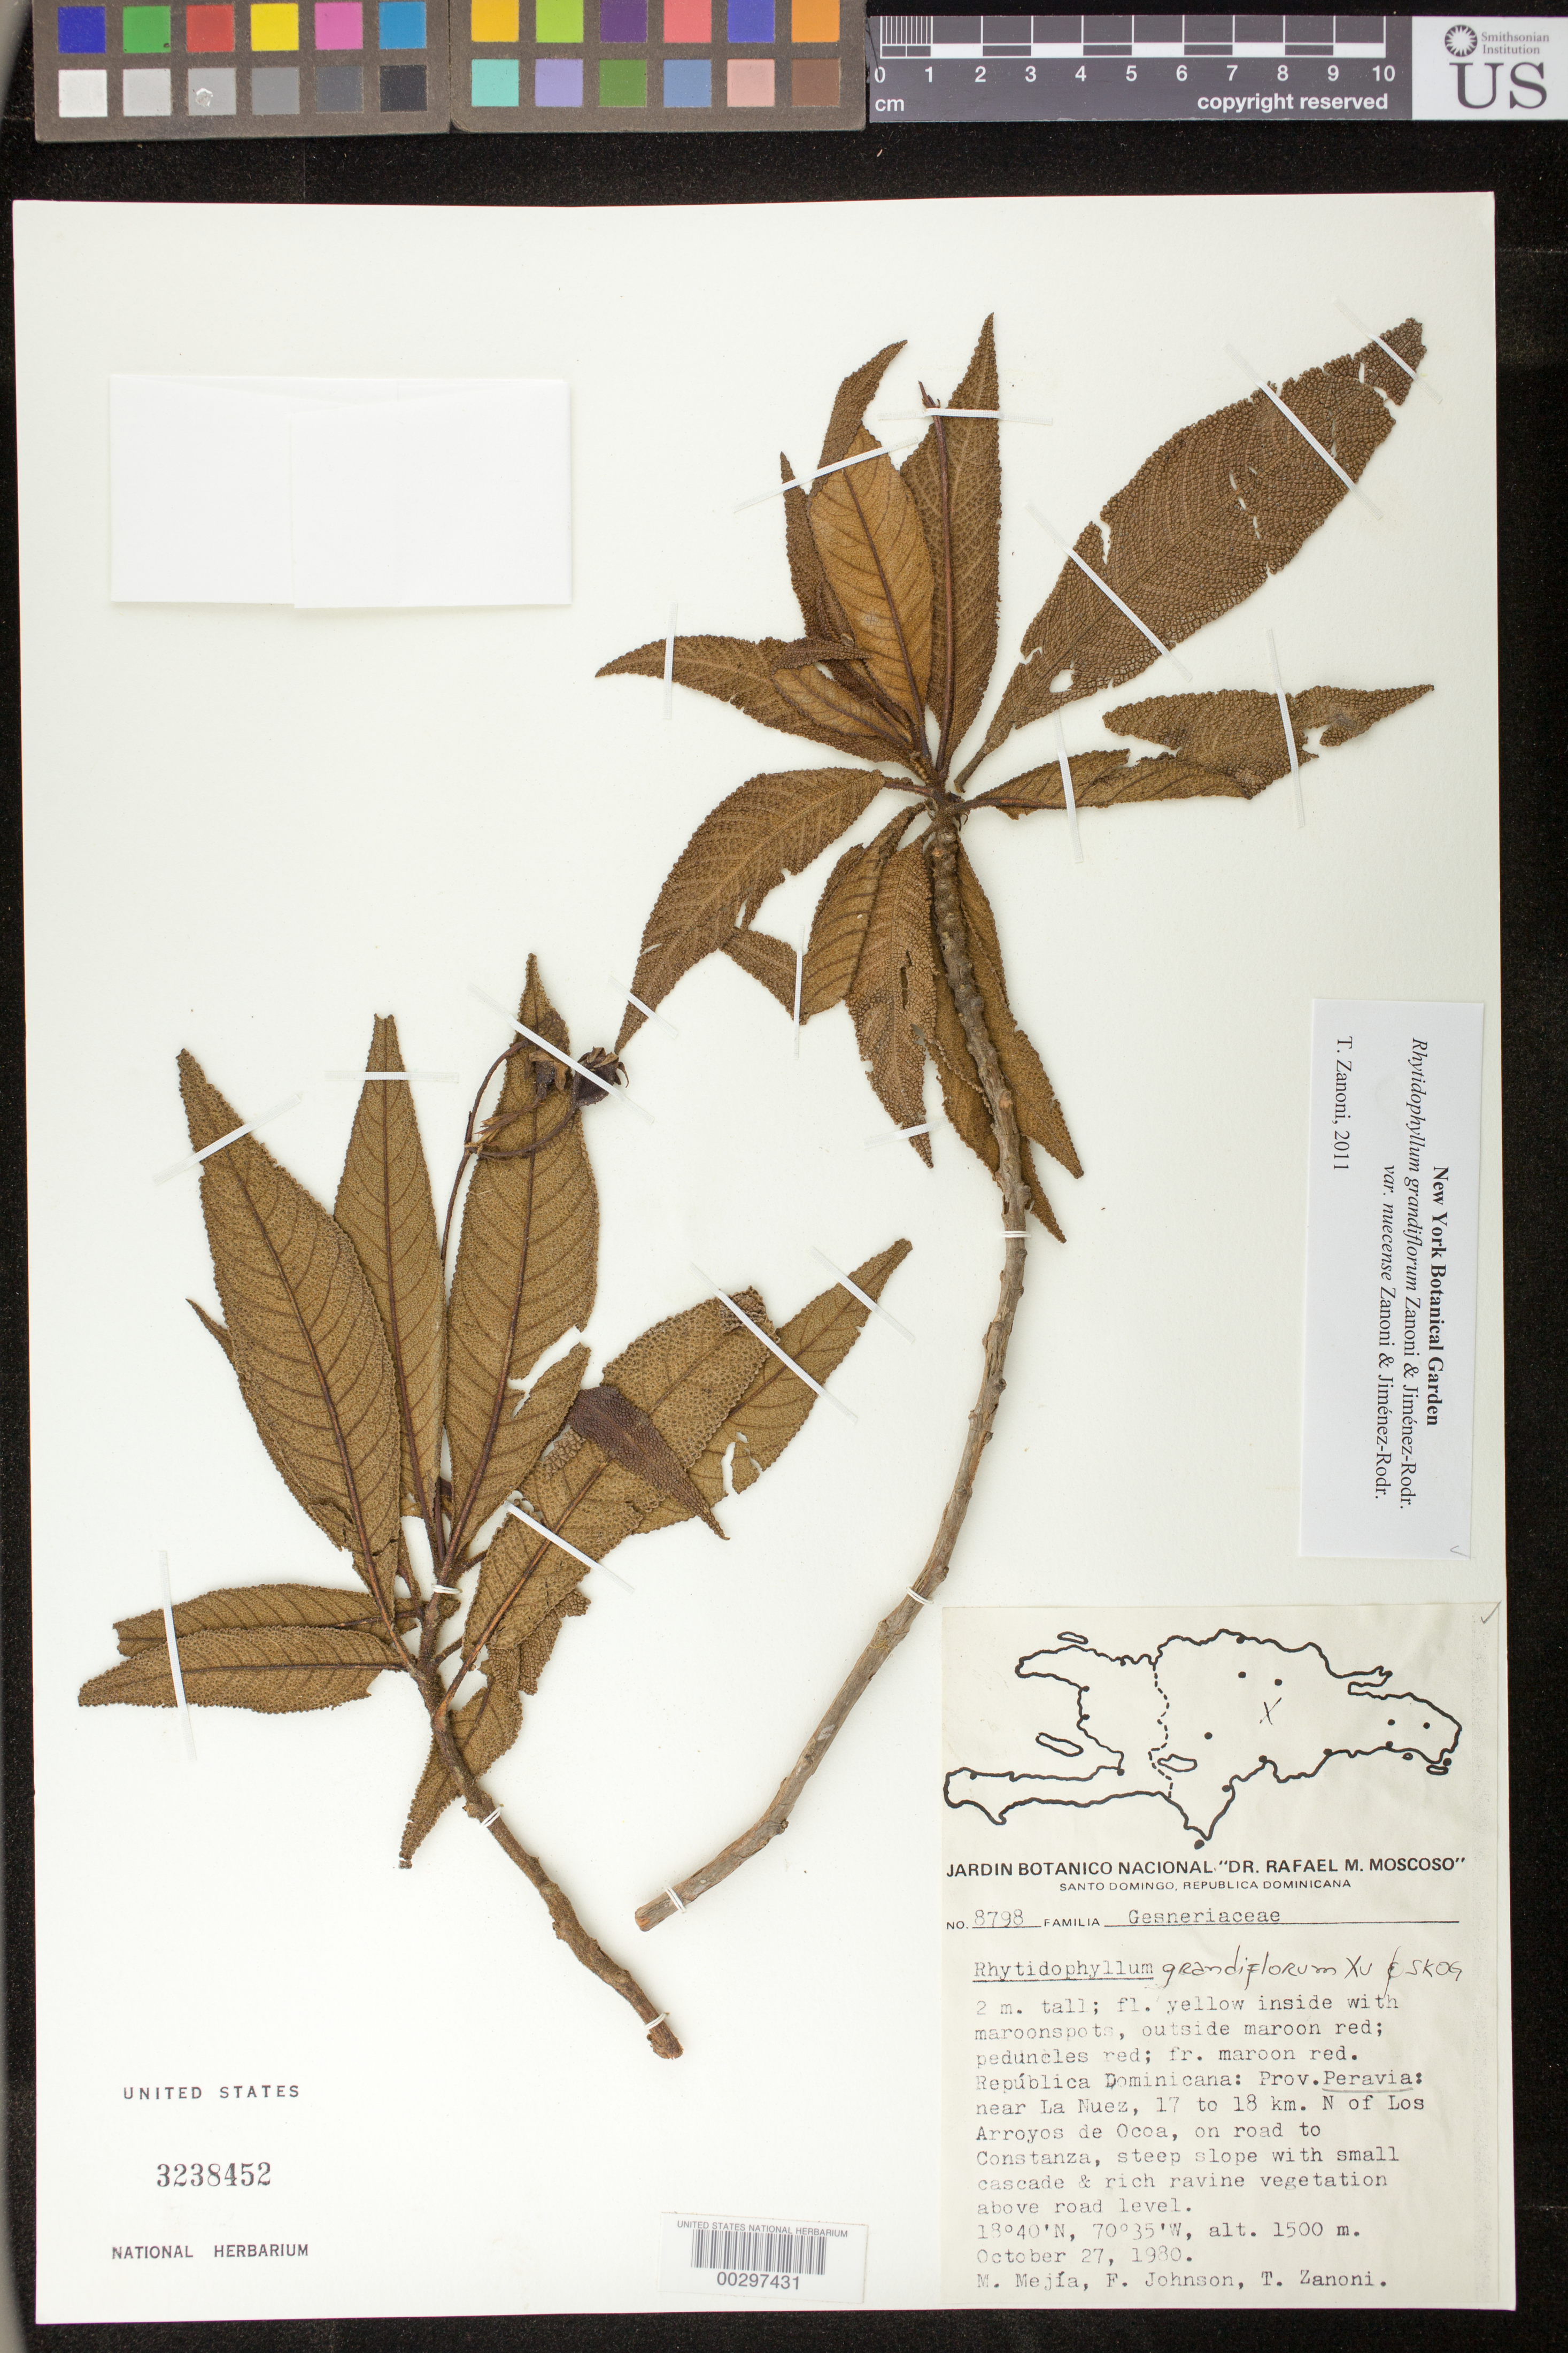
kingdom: Plantae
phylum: Tracheophyta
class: Magnoliopsida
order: Lamiales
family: Gesneriaceae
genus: Rhytidophyllum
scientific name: Rhytidophyllum grandiflorum var. nuecense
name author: Zanoni & Jiménez Rodr.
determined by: Zanoni, T. A., (NY), New York Botanical Garden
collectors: M. Mejia, F. Johnson & T. A. Zanoni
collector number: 8798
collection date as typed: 27 Oct 1980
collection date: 1980-10-27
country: Dominican Republic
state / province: Peravia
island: Hispaniola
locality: Near La Nuez, 17-18 km N of Los Arroyos de Ocoa, on road to Constanza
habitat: Steep slope with small cascade & rich ravine vegetation above road level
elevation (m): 1500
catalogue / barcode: US 3238452